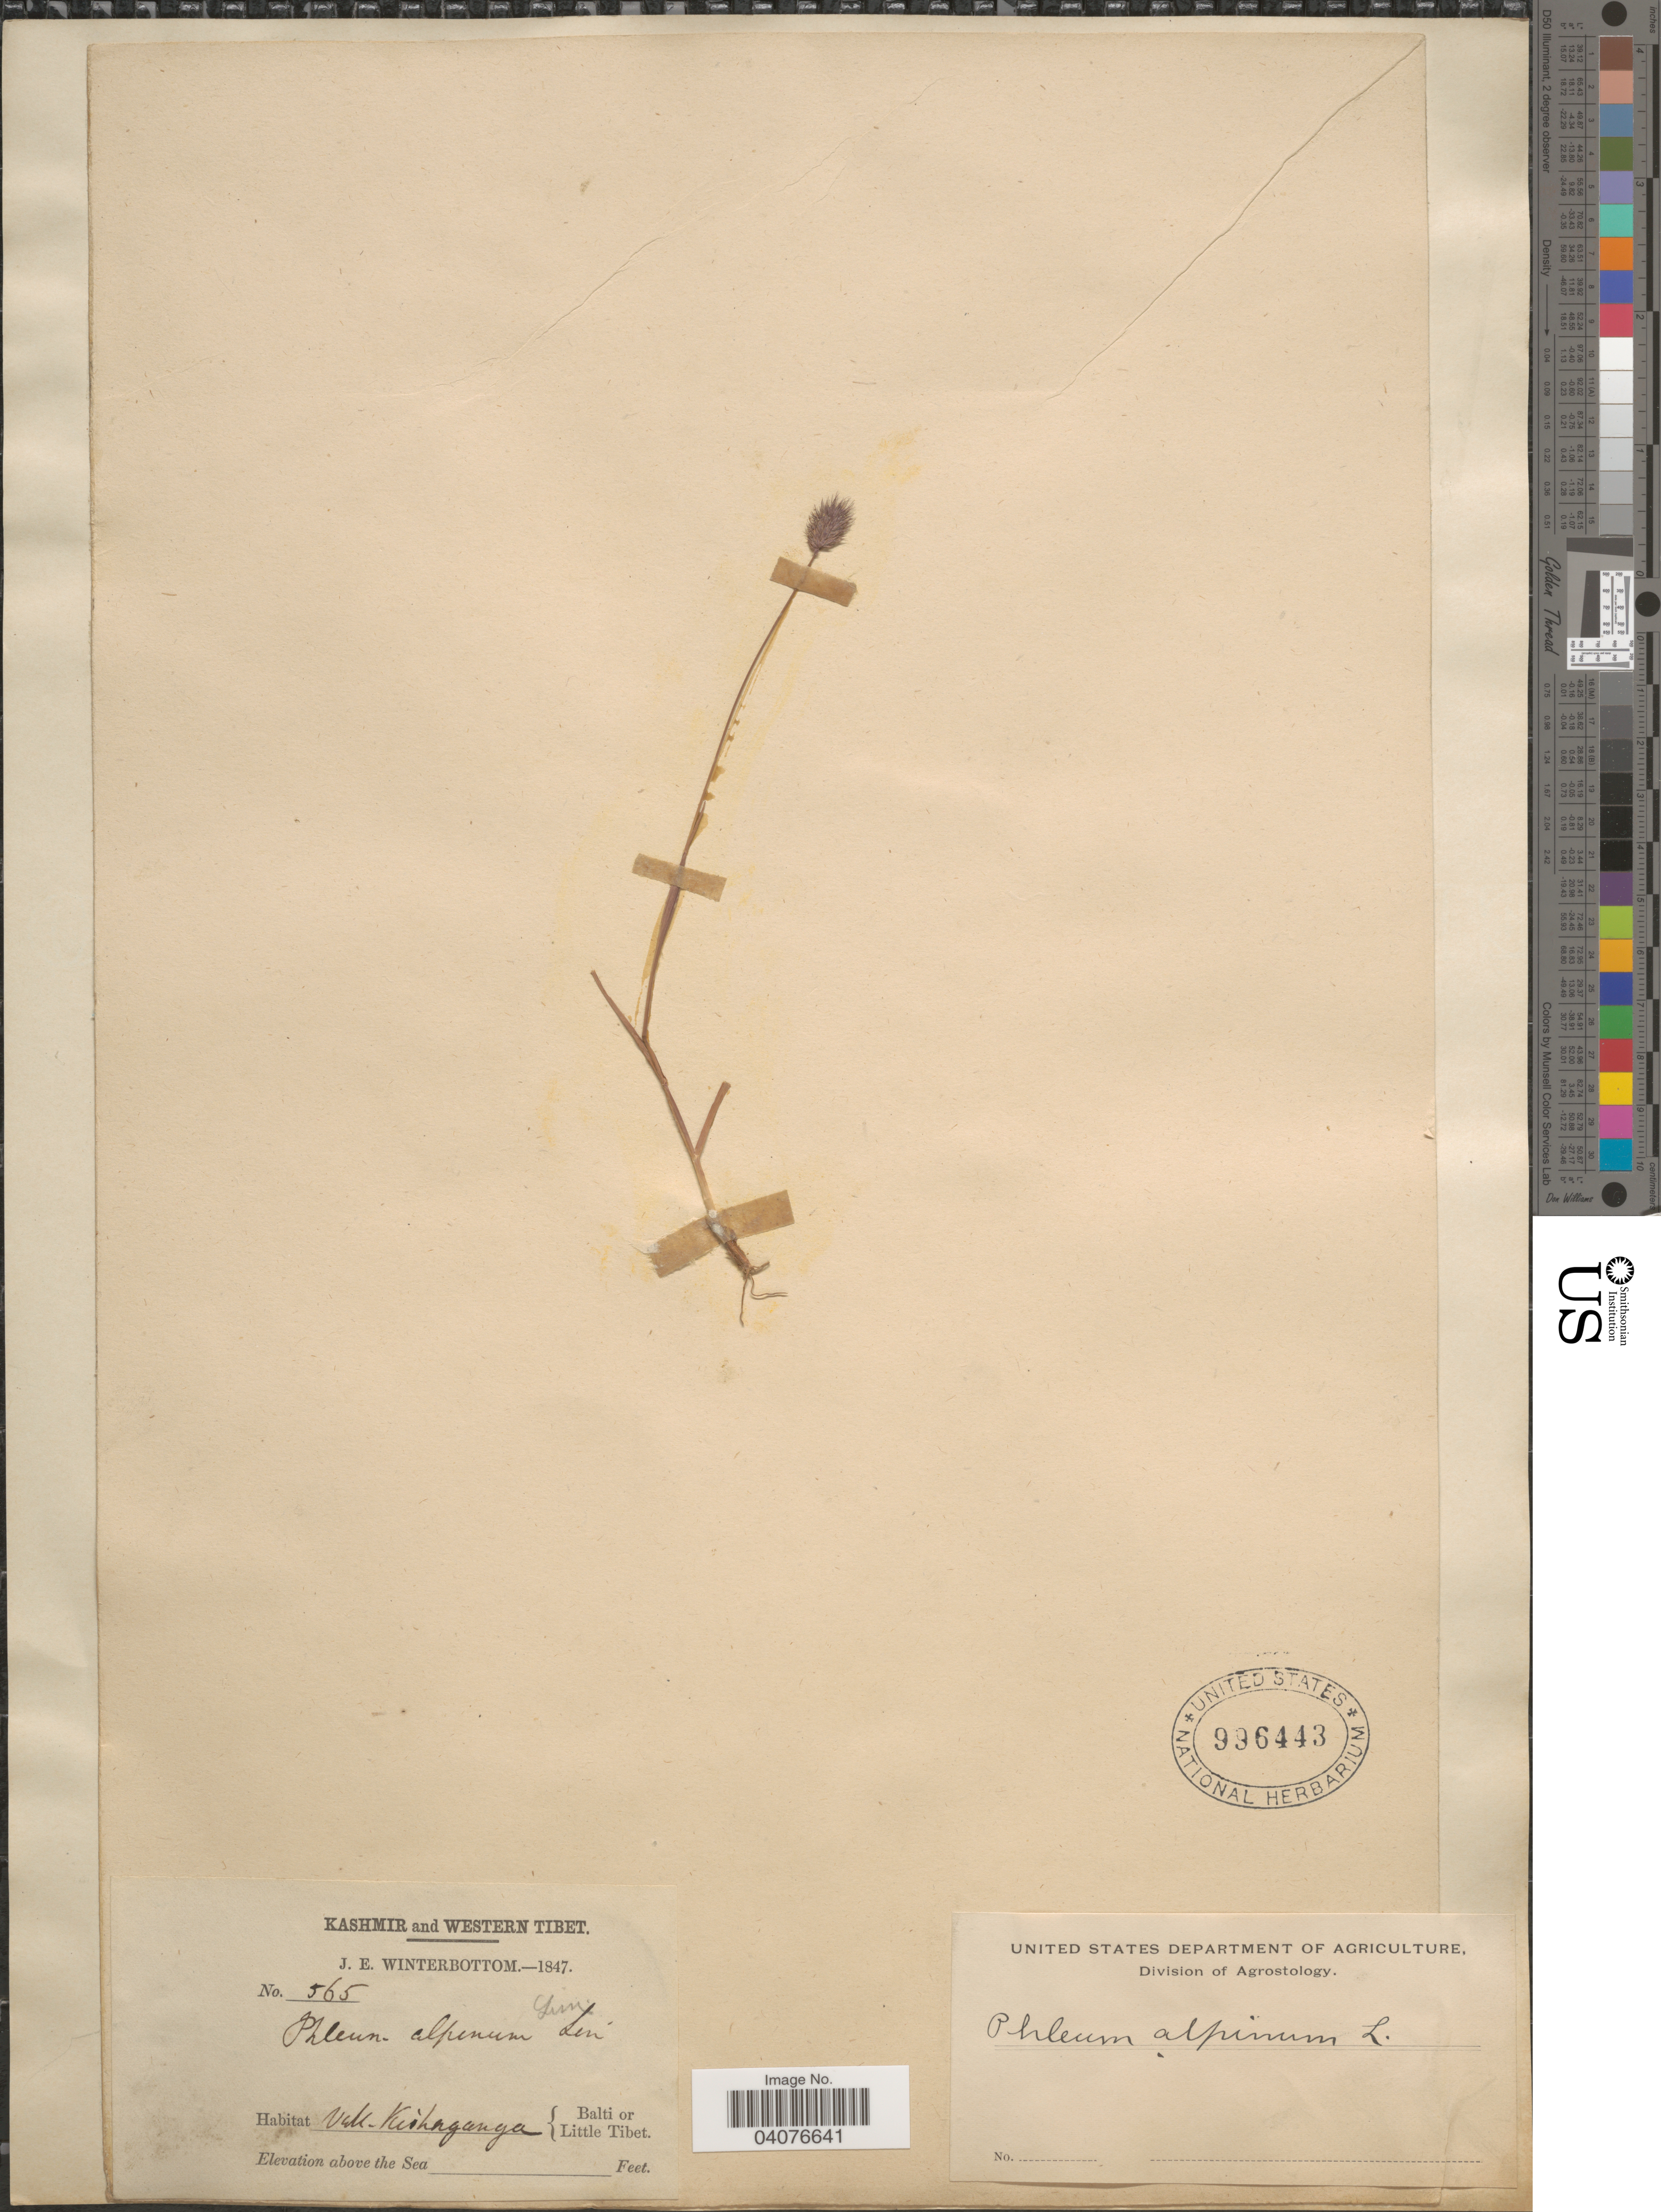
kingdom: Plantae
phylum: Tracheophyta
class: Liliopsida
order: Poales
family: Poaceae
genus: Phleum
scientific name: Phleum alpinum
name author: L.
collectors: J. Winterbottom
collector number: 565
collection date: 1847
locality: Kashmir and Western Tibet. Vak - Kishenganga. Balti or Little Tibet.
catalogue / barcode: US 996443